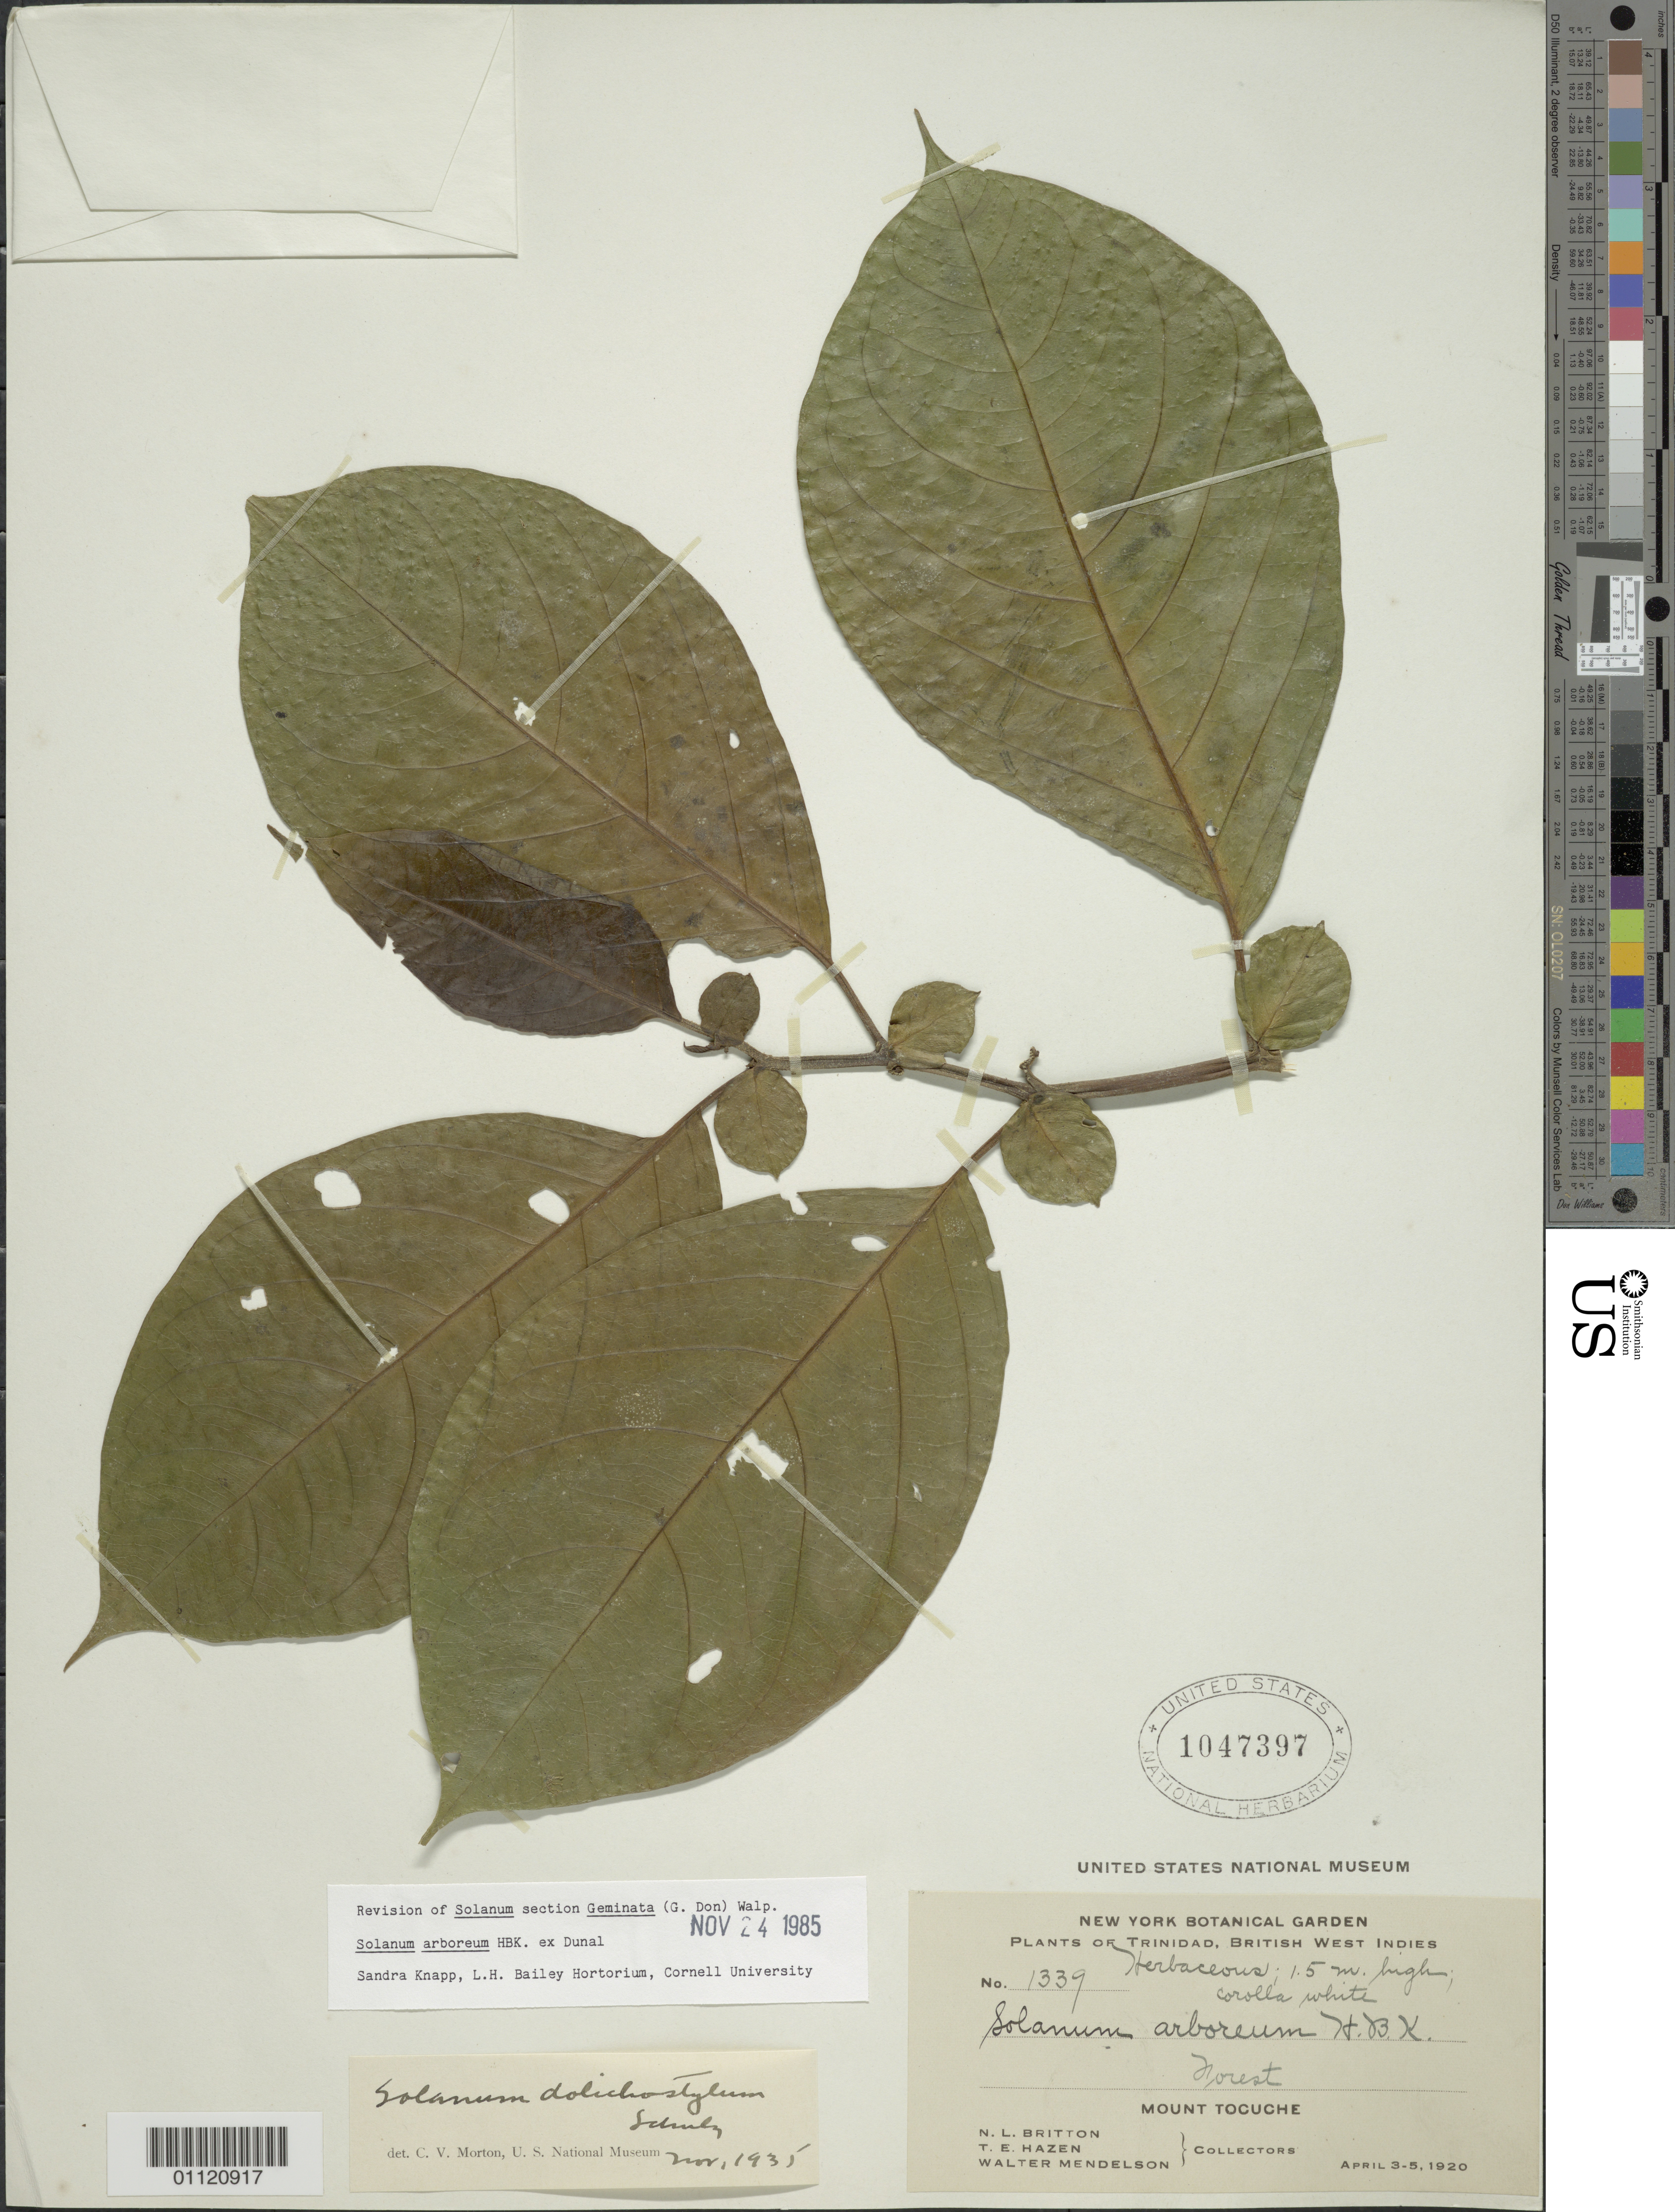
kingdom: Plantae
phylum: Tracheophyta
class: Magnoliopsida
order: Solanales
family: Solanaceae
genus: Solanum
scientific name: Solanum arboreum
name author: Dunal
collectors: N. Britton, T. E. Hazen & W. Mendelson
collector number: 1339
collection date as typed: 03 Apr 1920 to 05 Apr 1920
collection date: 1920-04-03/1920-04-05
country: Trinidad and Tobago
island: Trinidad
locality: Mount Tocuche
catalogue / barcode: US 1047397